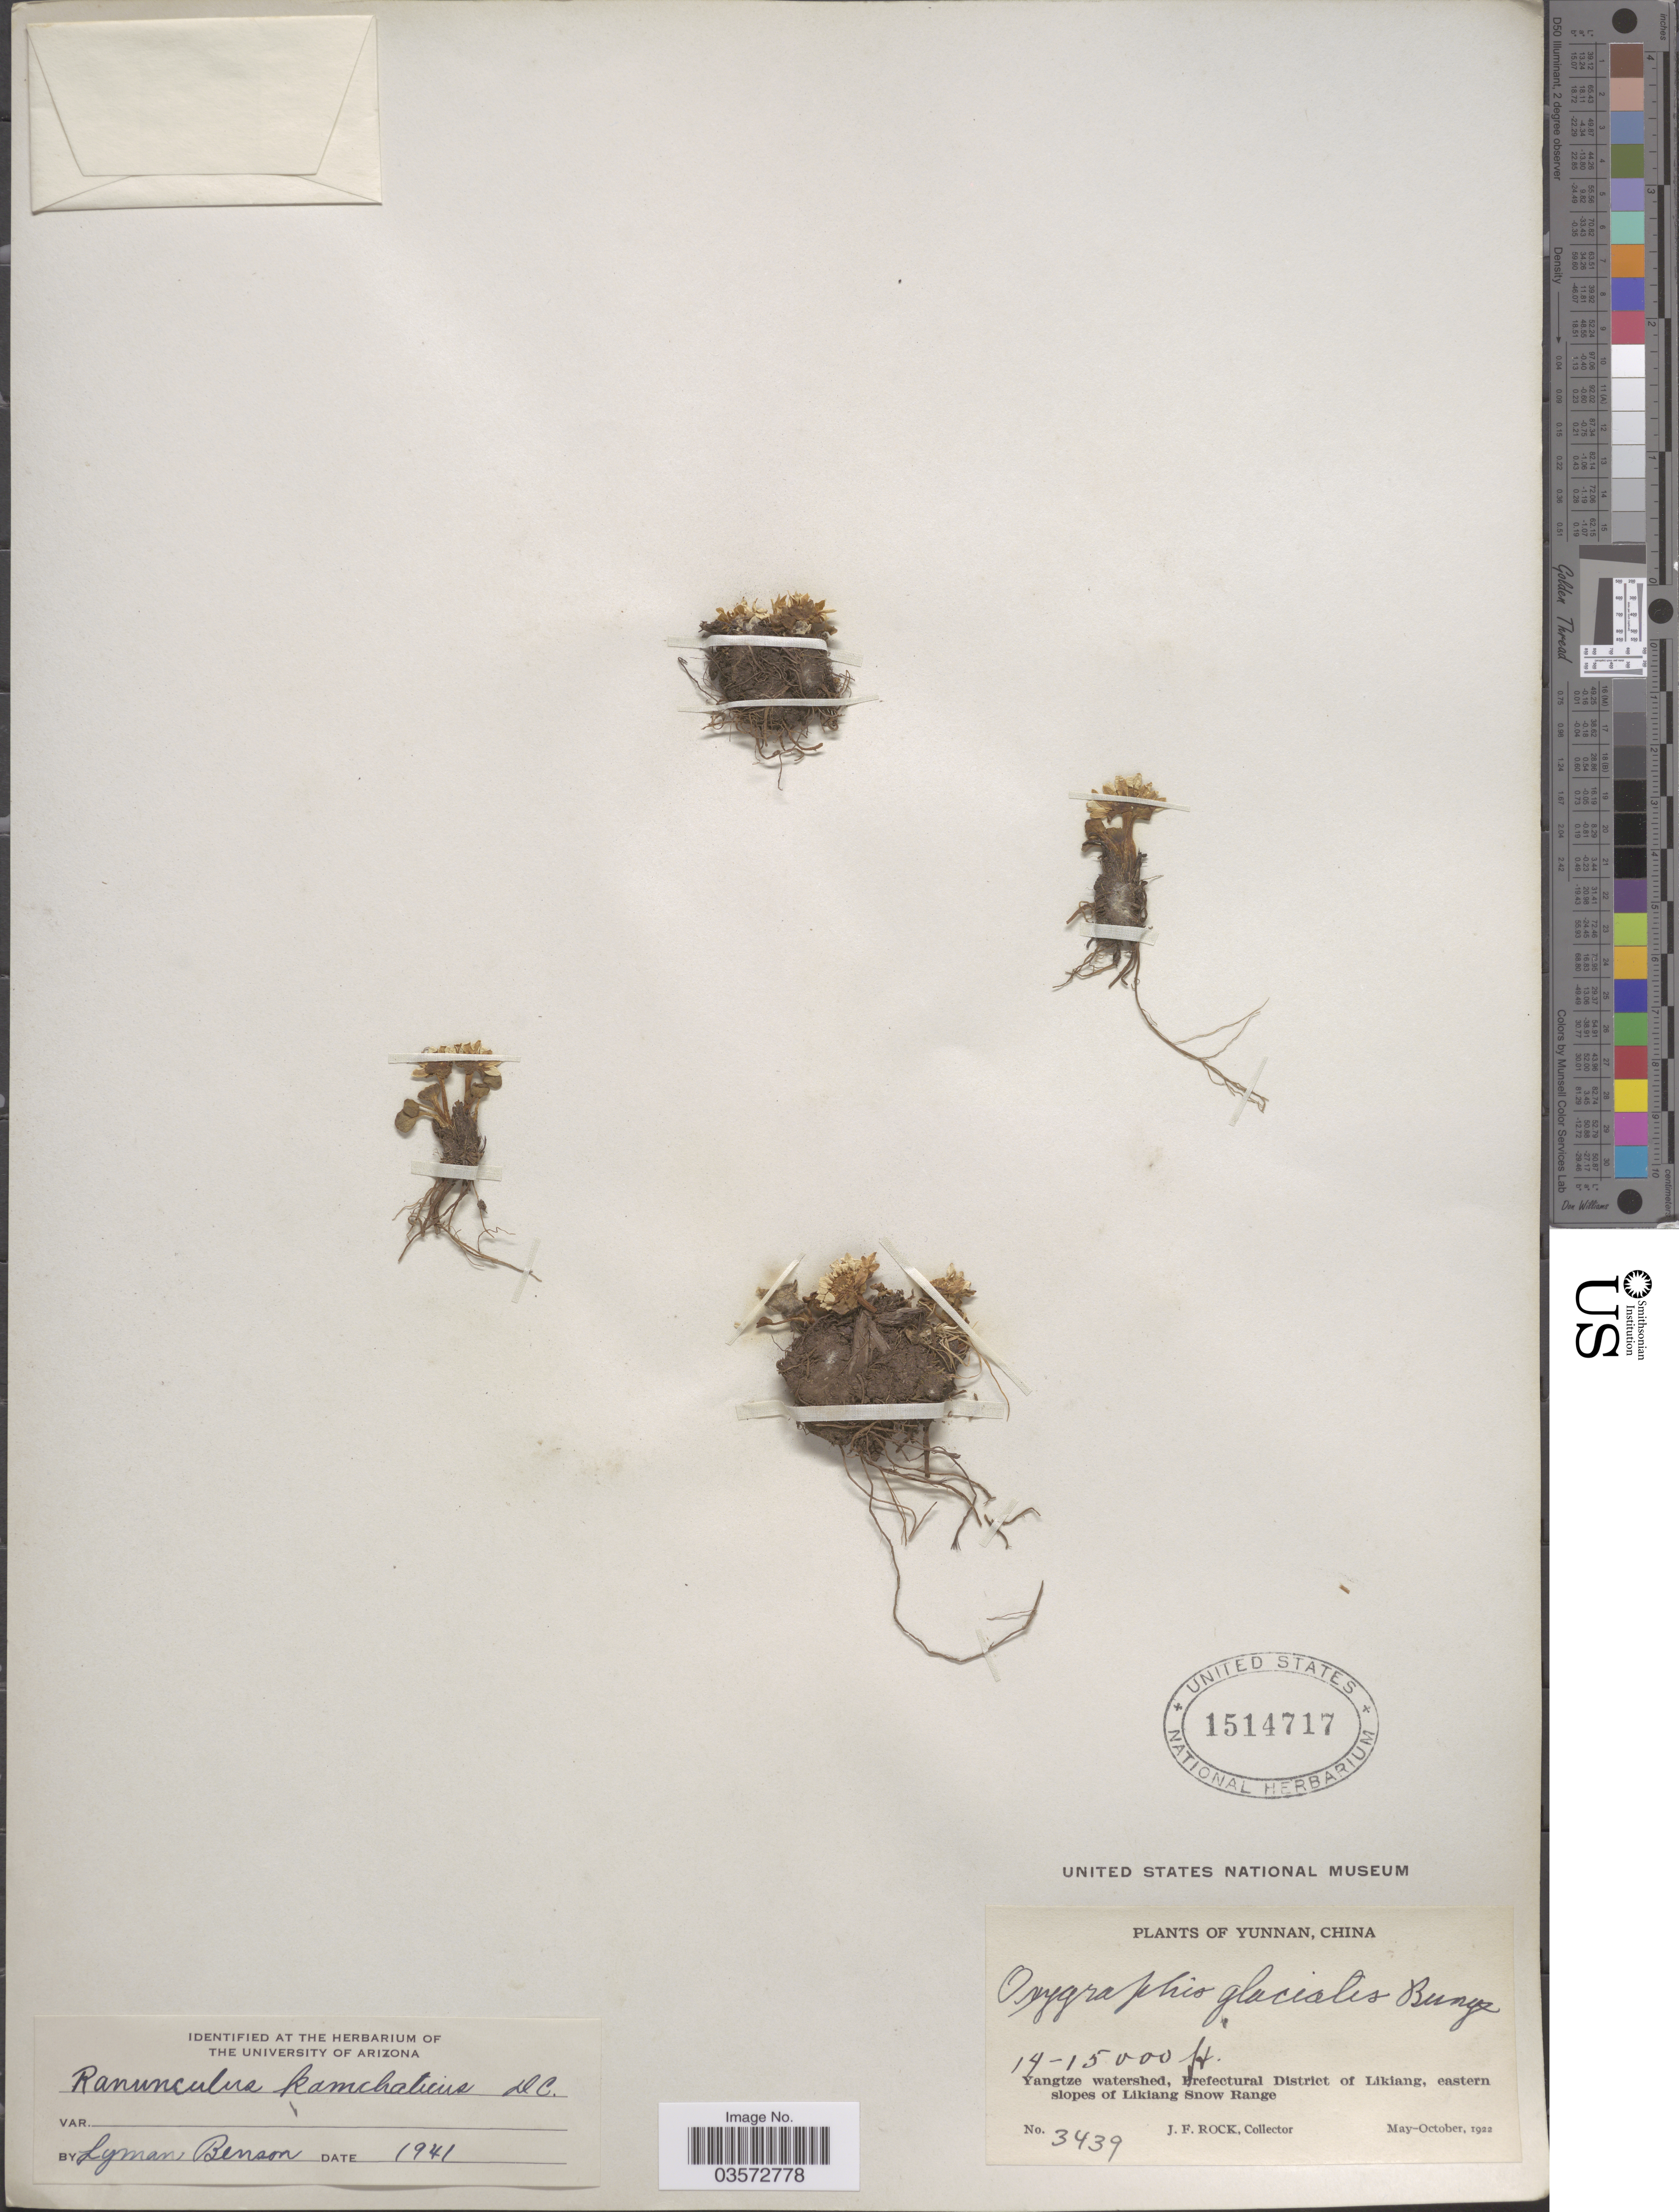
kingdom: Plantae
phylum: Tracheophyta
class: Magnoliopsida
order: Ranunculales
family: Ranunculaceae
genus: Ranunculus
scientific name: Ranunculus kamchaticus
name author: DC.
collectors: J. Rock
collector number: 3439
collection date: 1922-05/1922-10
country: China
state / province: Yunnan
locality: Yangtze watershed, Prefectural District of Likiang, eastern slopes of Likiang Snow Range.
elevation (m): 4267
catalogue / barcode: US 1514717